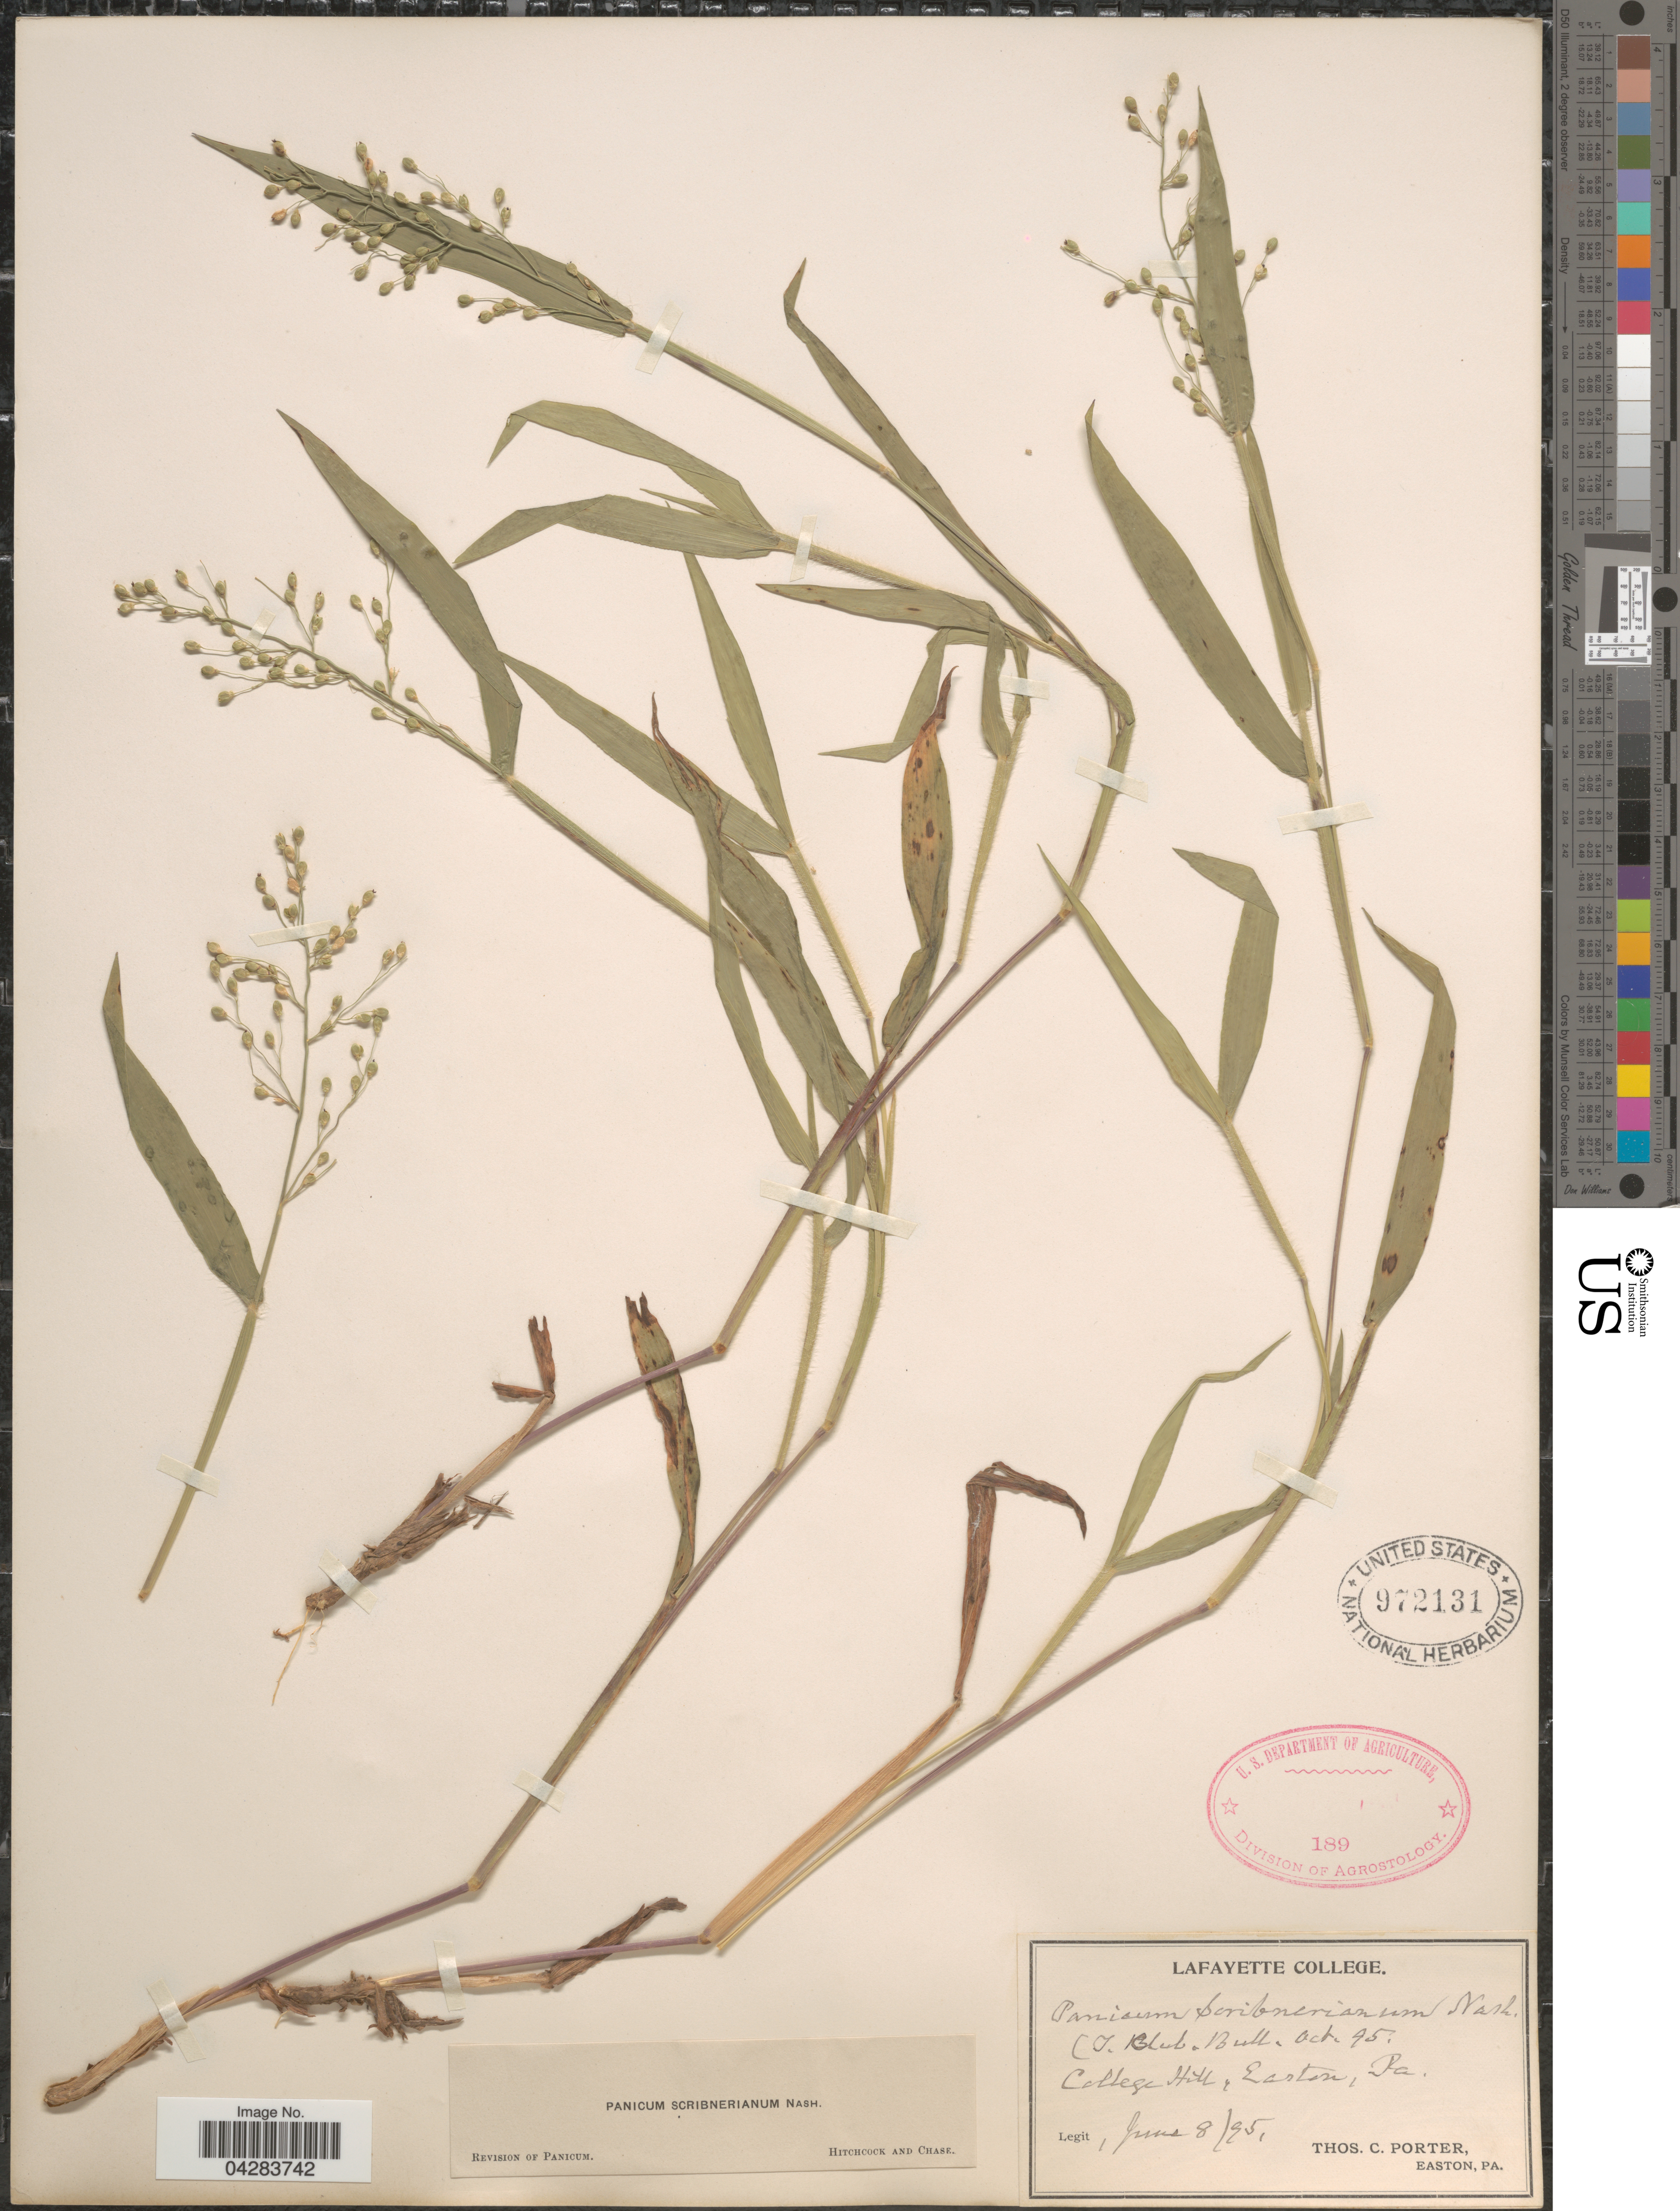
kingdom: Plantae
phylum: Tracheophyta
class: Liliopsida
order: Poales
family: Poaceae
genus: Dichanthelium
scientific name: Dichanthelium oligosanthes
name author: (Schult.) Gould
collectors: T. Porter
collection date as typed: Transcribed d/m/y: 8/6/95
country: United States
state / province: Pennsylvania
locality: College Hill, Easton.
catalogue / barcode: US 972131